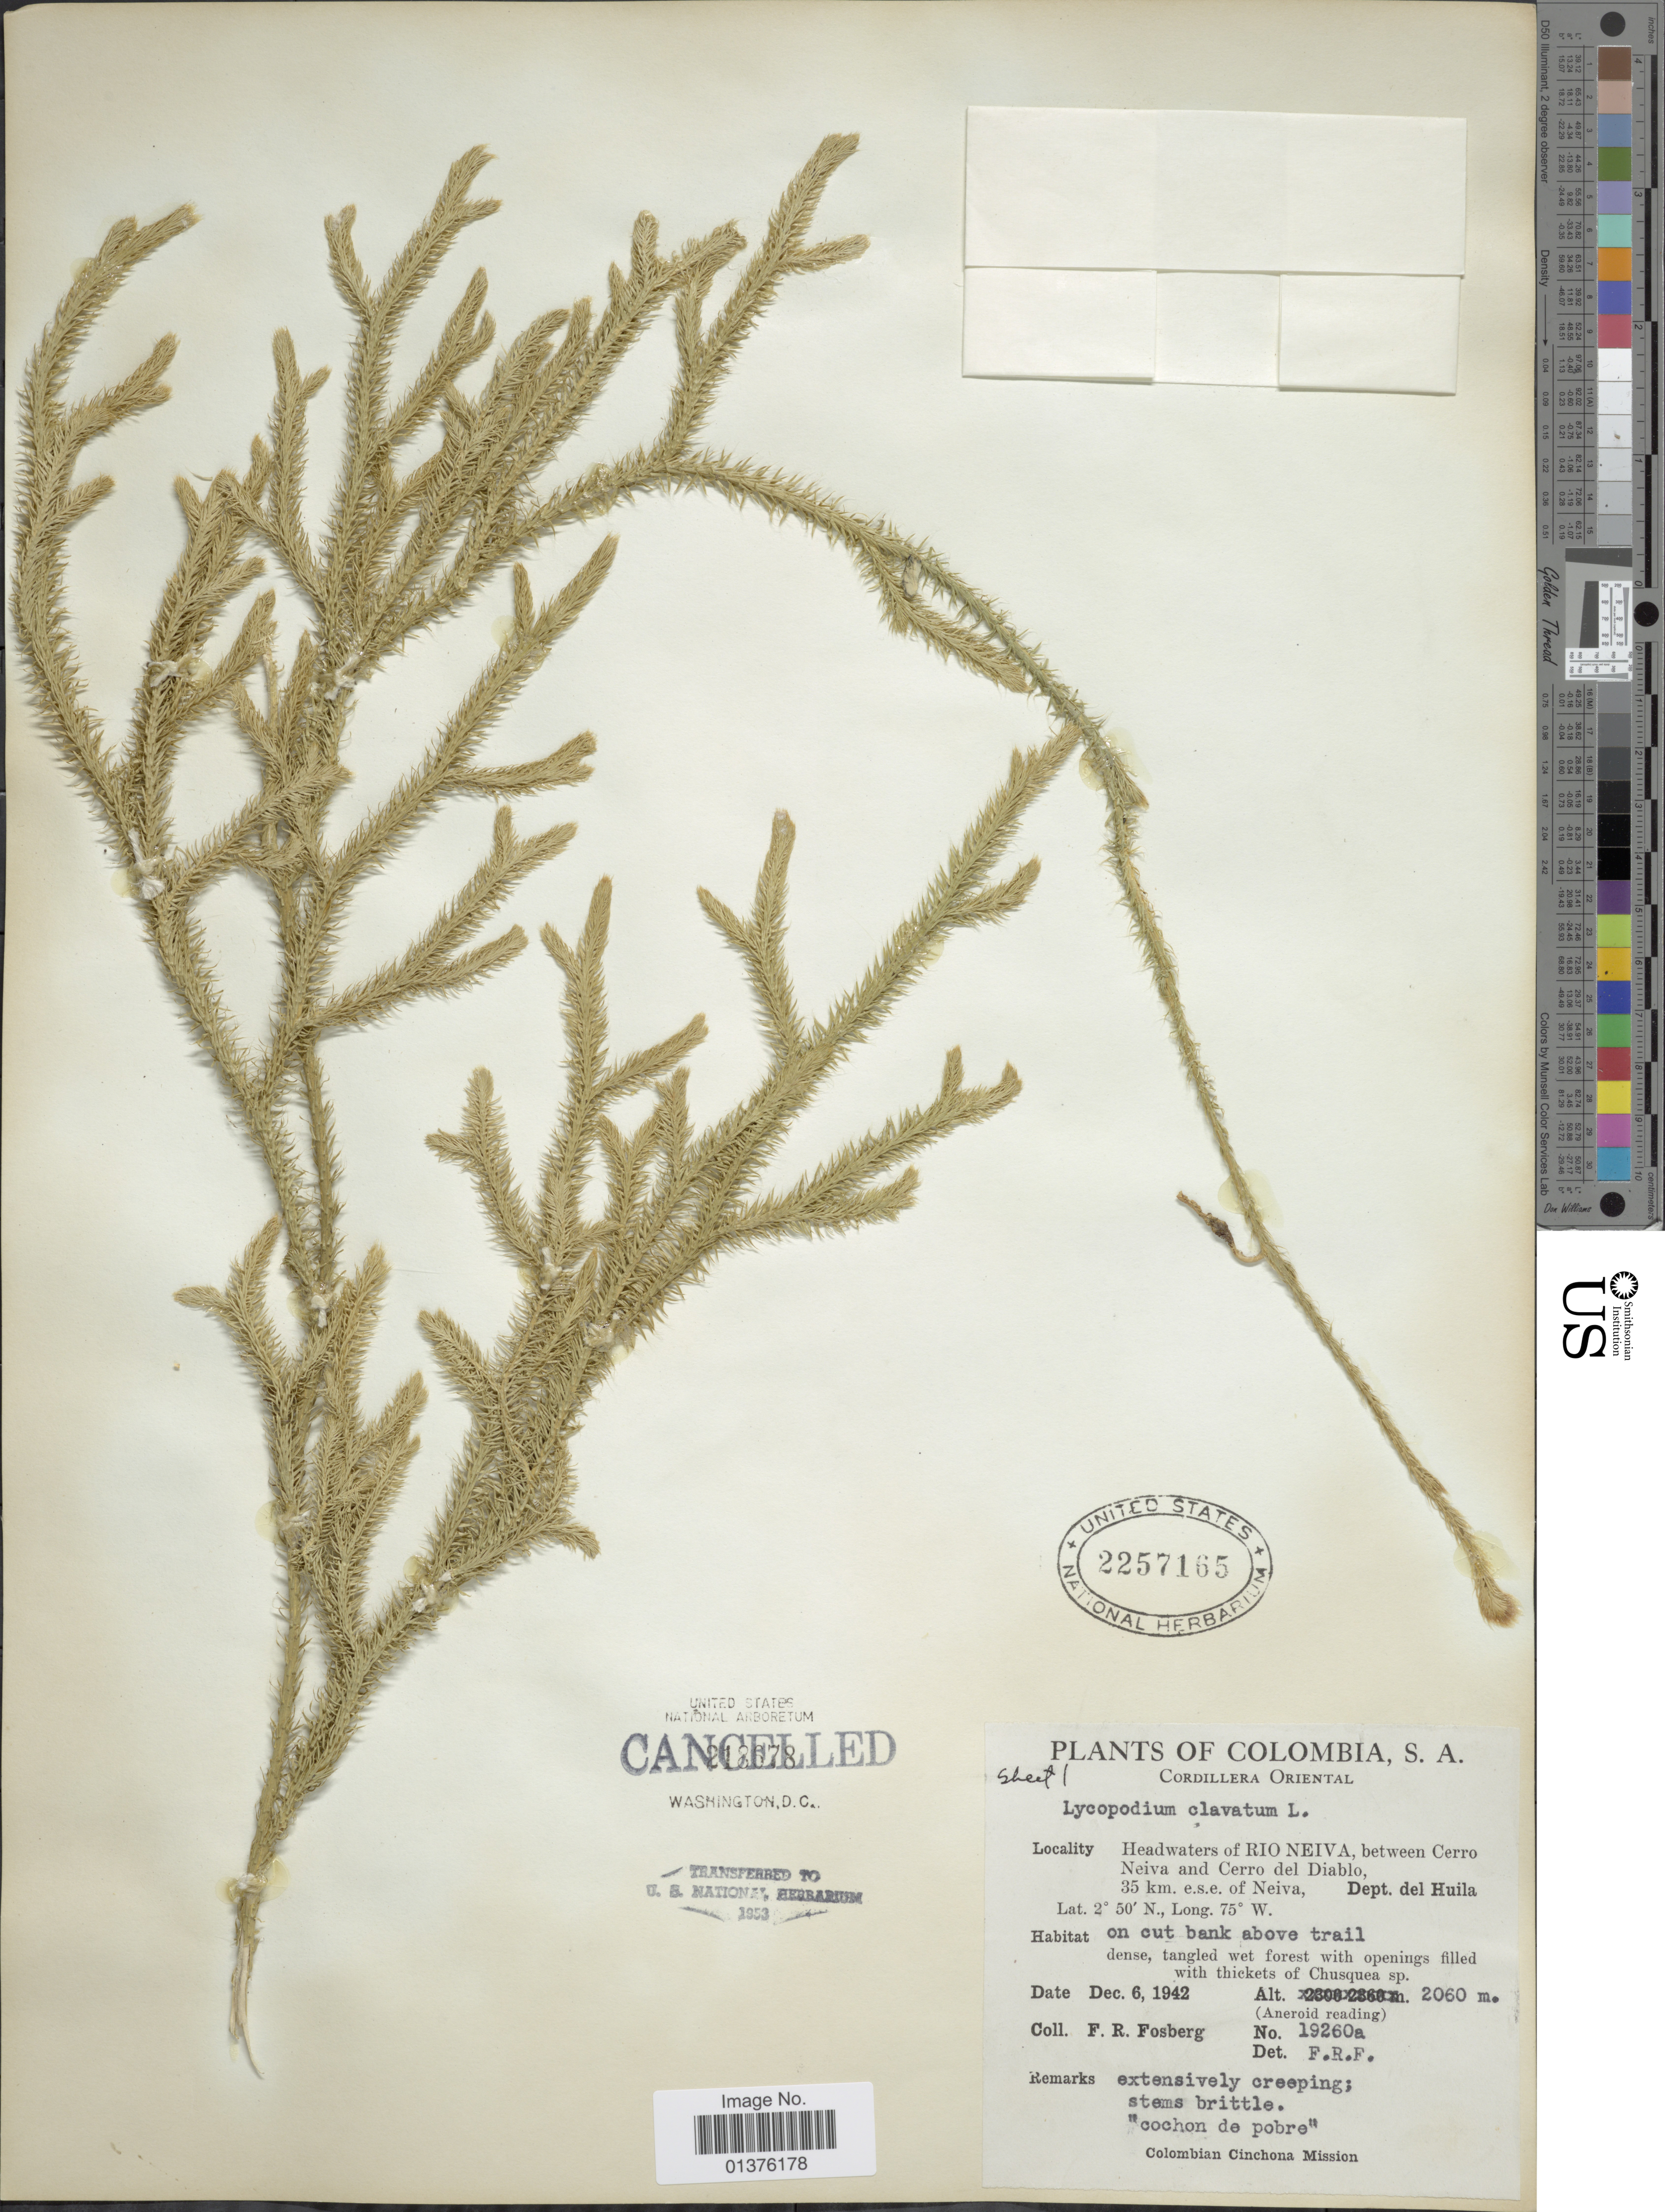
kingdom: Plantae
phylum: Tracheophyta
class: Lycopodiopsida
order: Lycopodiales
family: Lycopodiaceae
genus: Lycopodium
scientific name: Lycopodium clavatum subsp. clavatum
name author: L.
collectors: F. R. Fosberg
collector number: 19260a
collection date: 1942-12-06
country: Colombia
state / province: Huila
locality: Headwaters of Rio Neiva, between Cerro Neiva and Cerro del Diablo, 35 km e.s.e. of Neiva, Dept. del Huila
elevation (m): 2060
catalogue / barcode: US 2257165